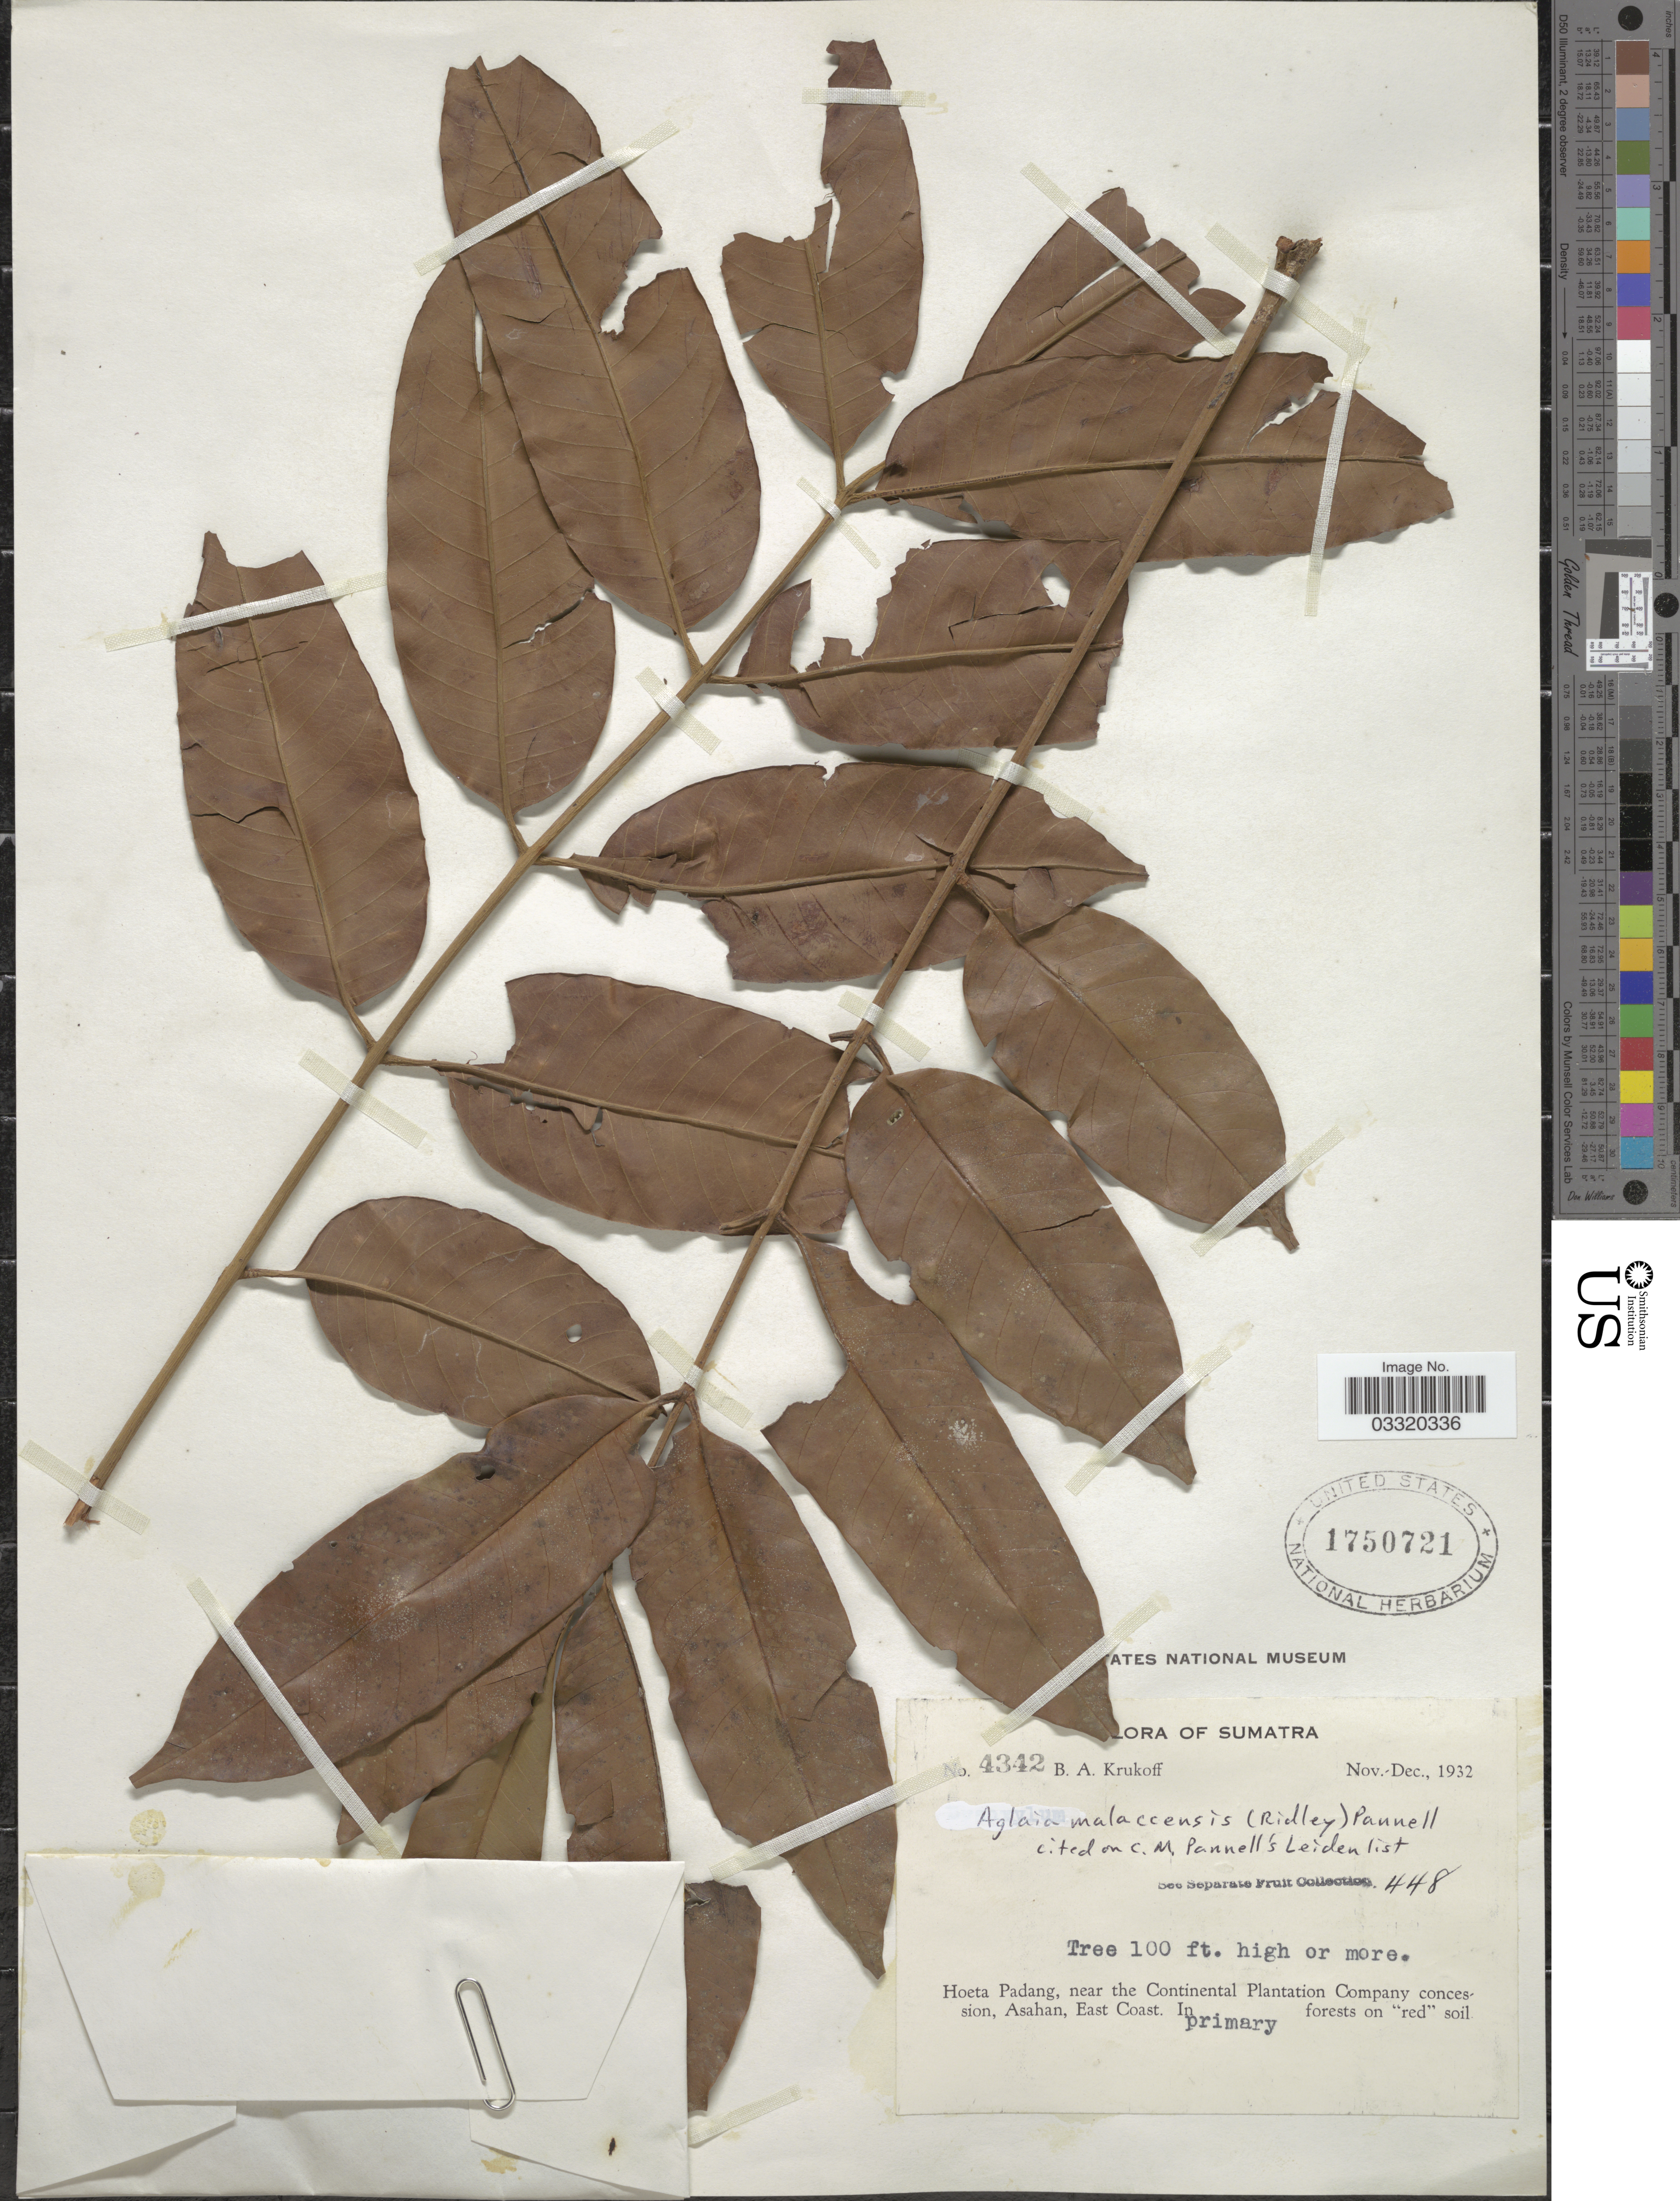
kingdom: Plantae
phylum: Tracheophyta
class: Magnoliopsida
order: Sapindales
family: Meliaceae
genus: Aglaia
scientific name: Aglaia malaccensis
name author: (Ridl.) Pannell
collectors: B. A. Krukoff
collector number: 4342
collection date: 1932-11/1932-12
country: Indonesia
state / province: Sumatra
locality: Hoeta Padang, near the Continental Plantation Company concession, Asahan, East Coast.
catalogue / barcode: US 1750721